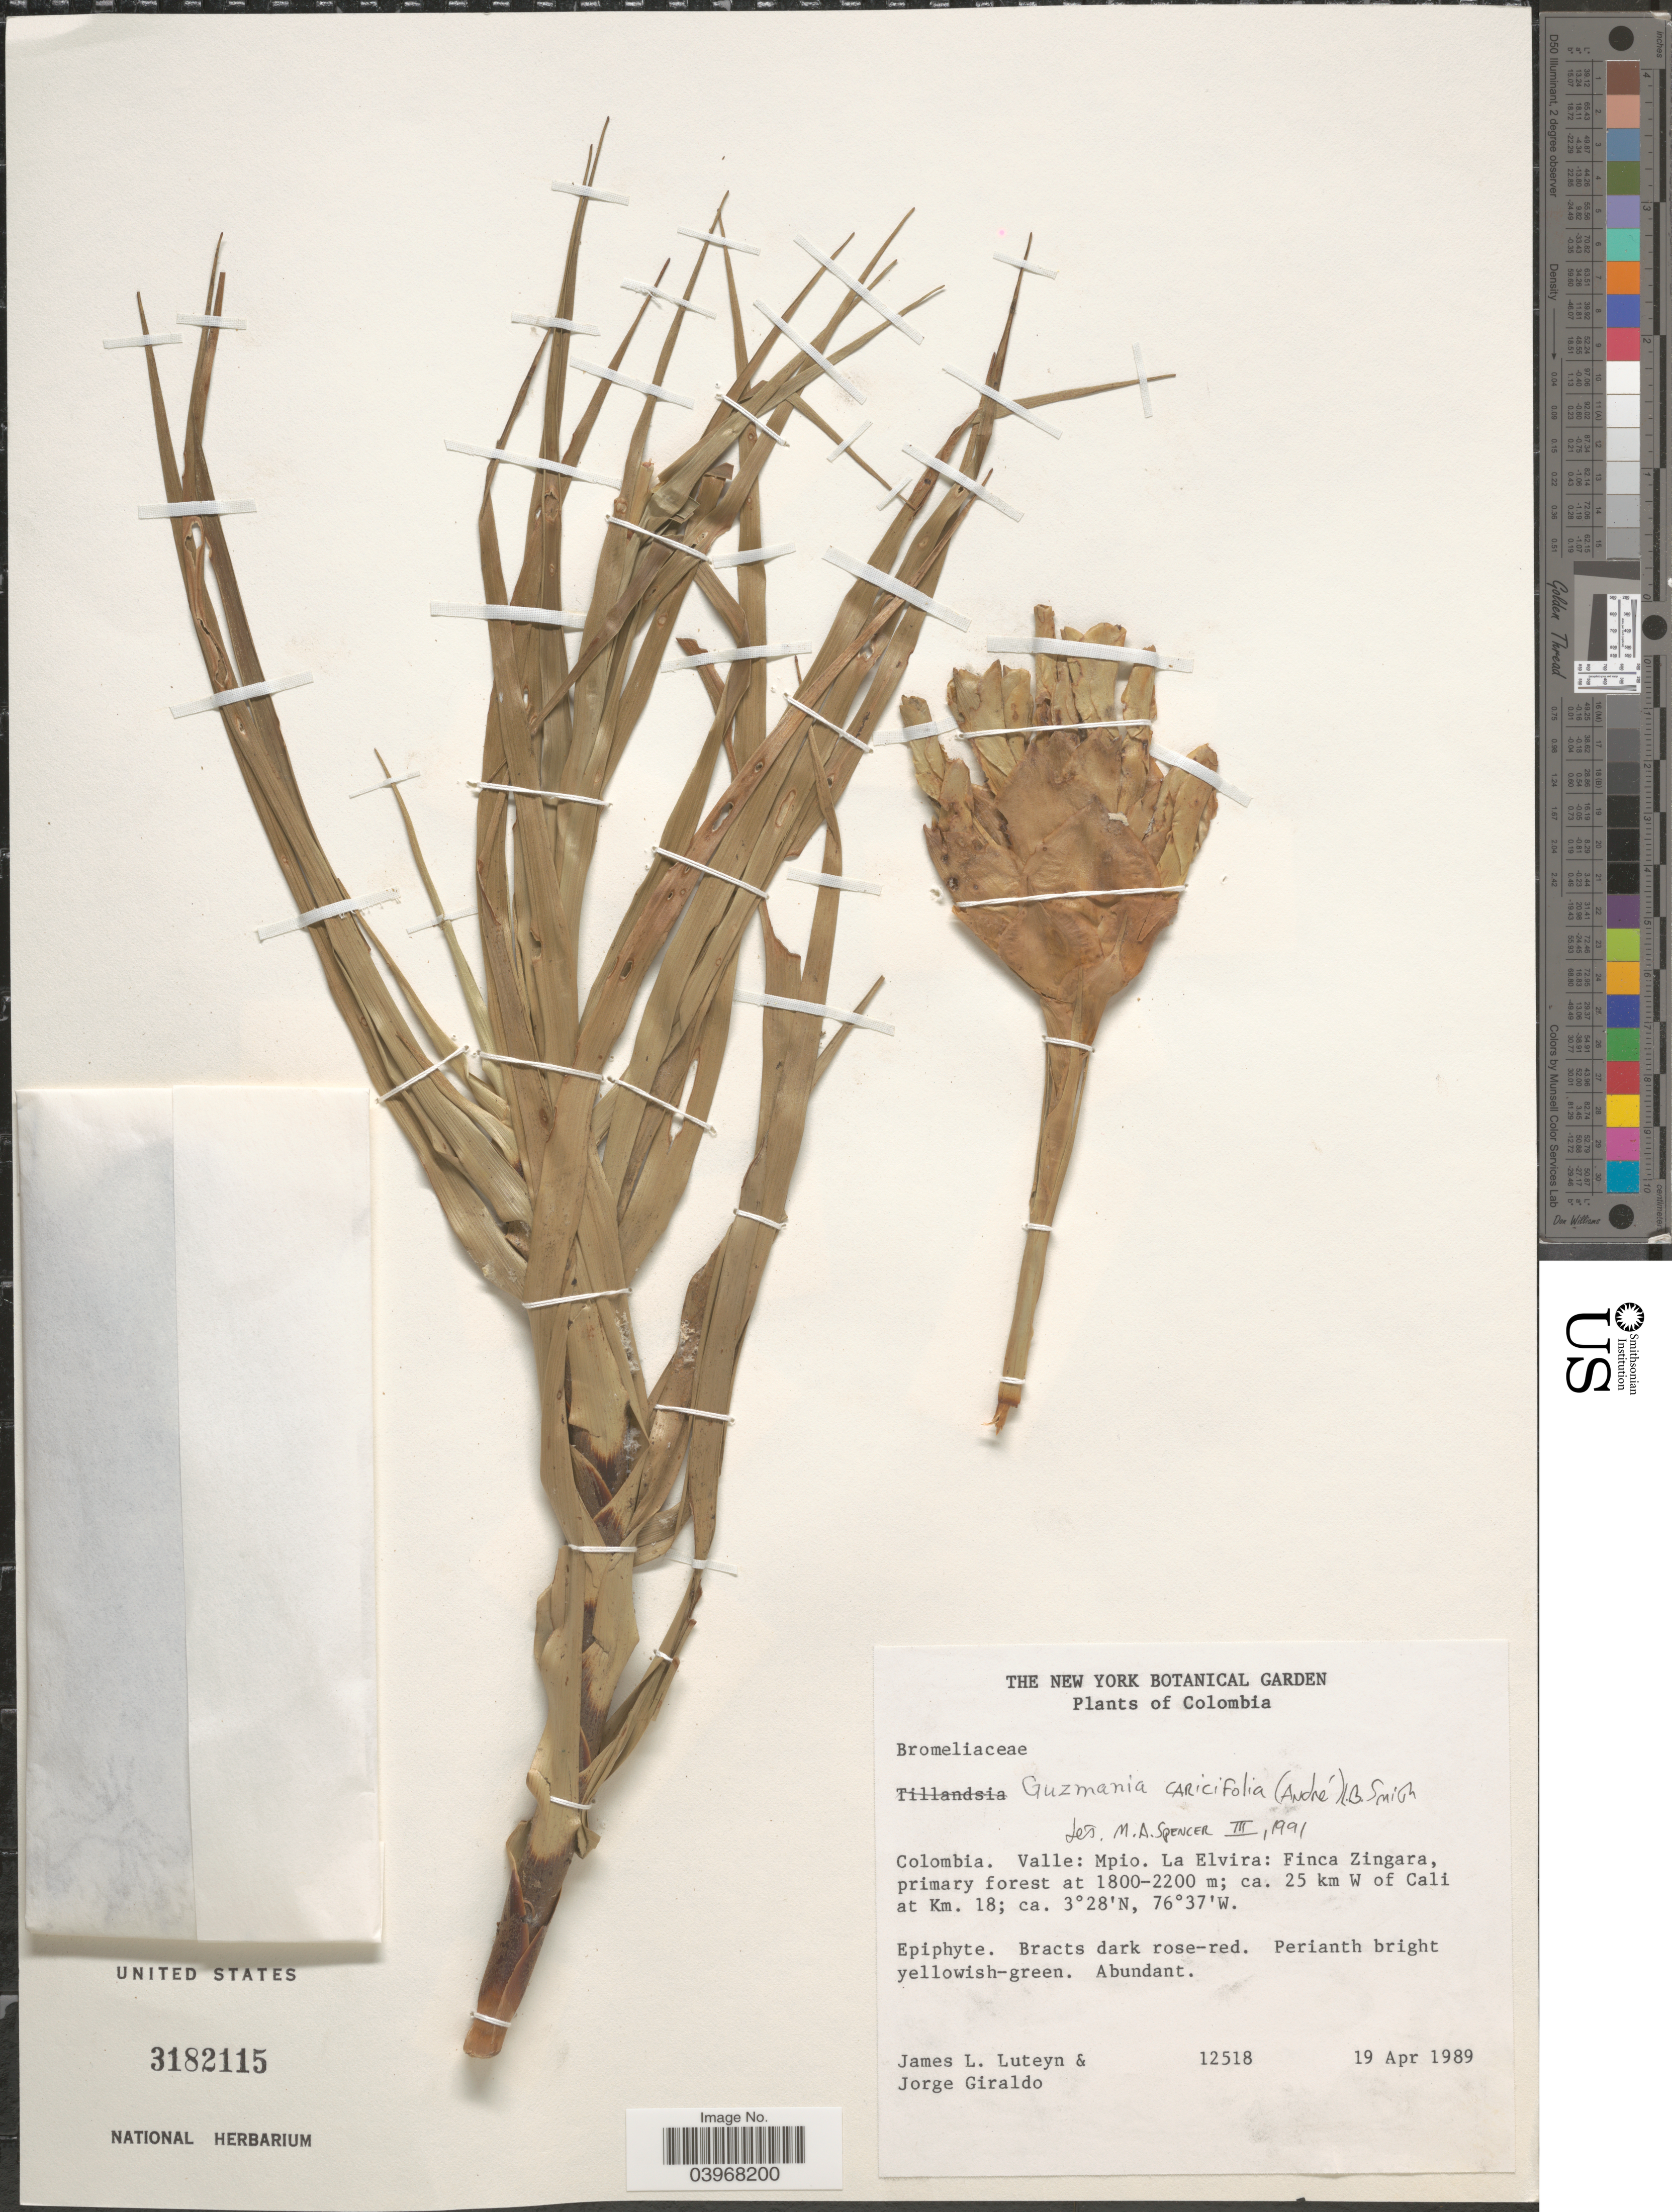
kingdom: Plantae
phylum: Tracheophyta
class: Liliopsida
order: Poales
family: Bromeliaceae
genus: Guzmania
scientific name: Guzmania caricifolia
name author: (André ex Baker) L.B. Sm.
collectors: J. L. Luteyn & J. Giraldo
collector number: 12518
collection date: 1989-04-19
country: Colombia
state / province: Valle del Cauca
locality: Valle: Mpio. La Elvira: Finca Zingara, primary forest; ca. 25 km W of Cali at Km. 18.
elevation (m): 1800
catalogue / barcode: US 3182115